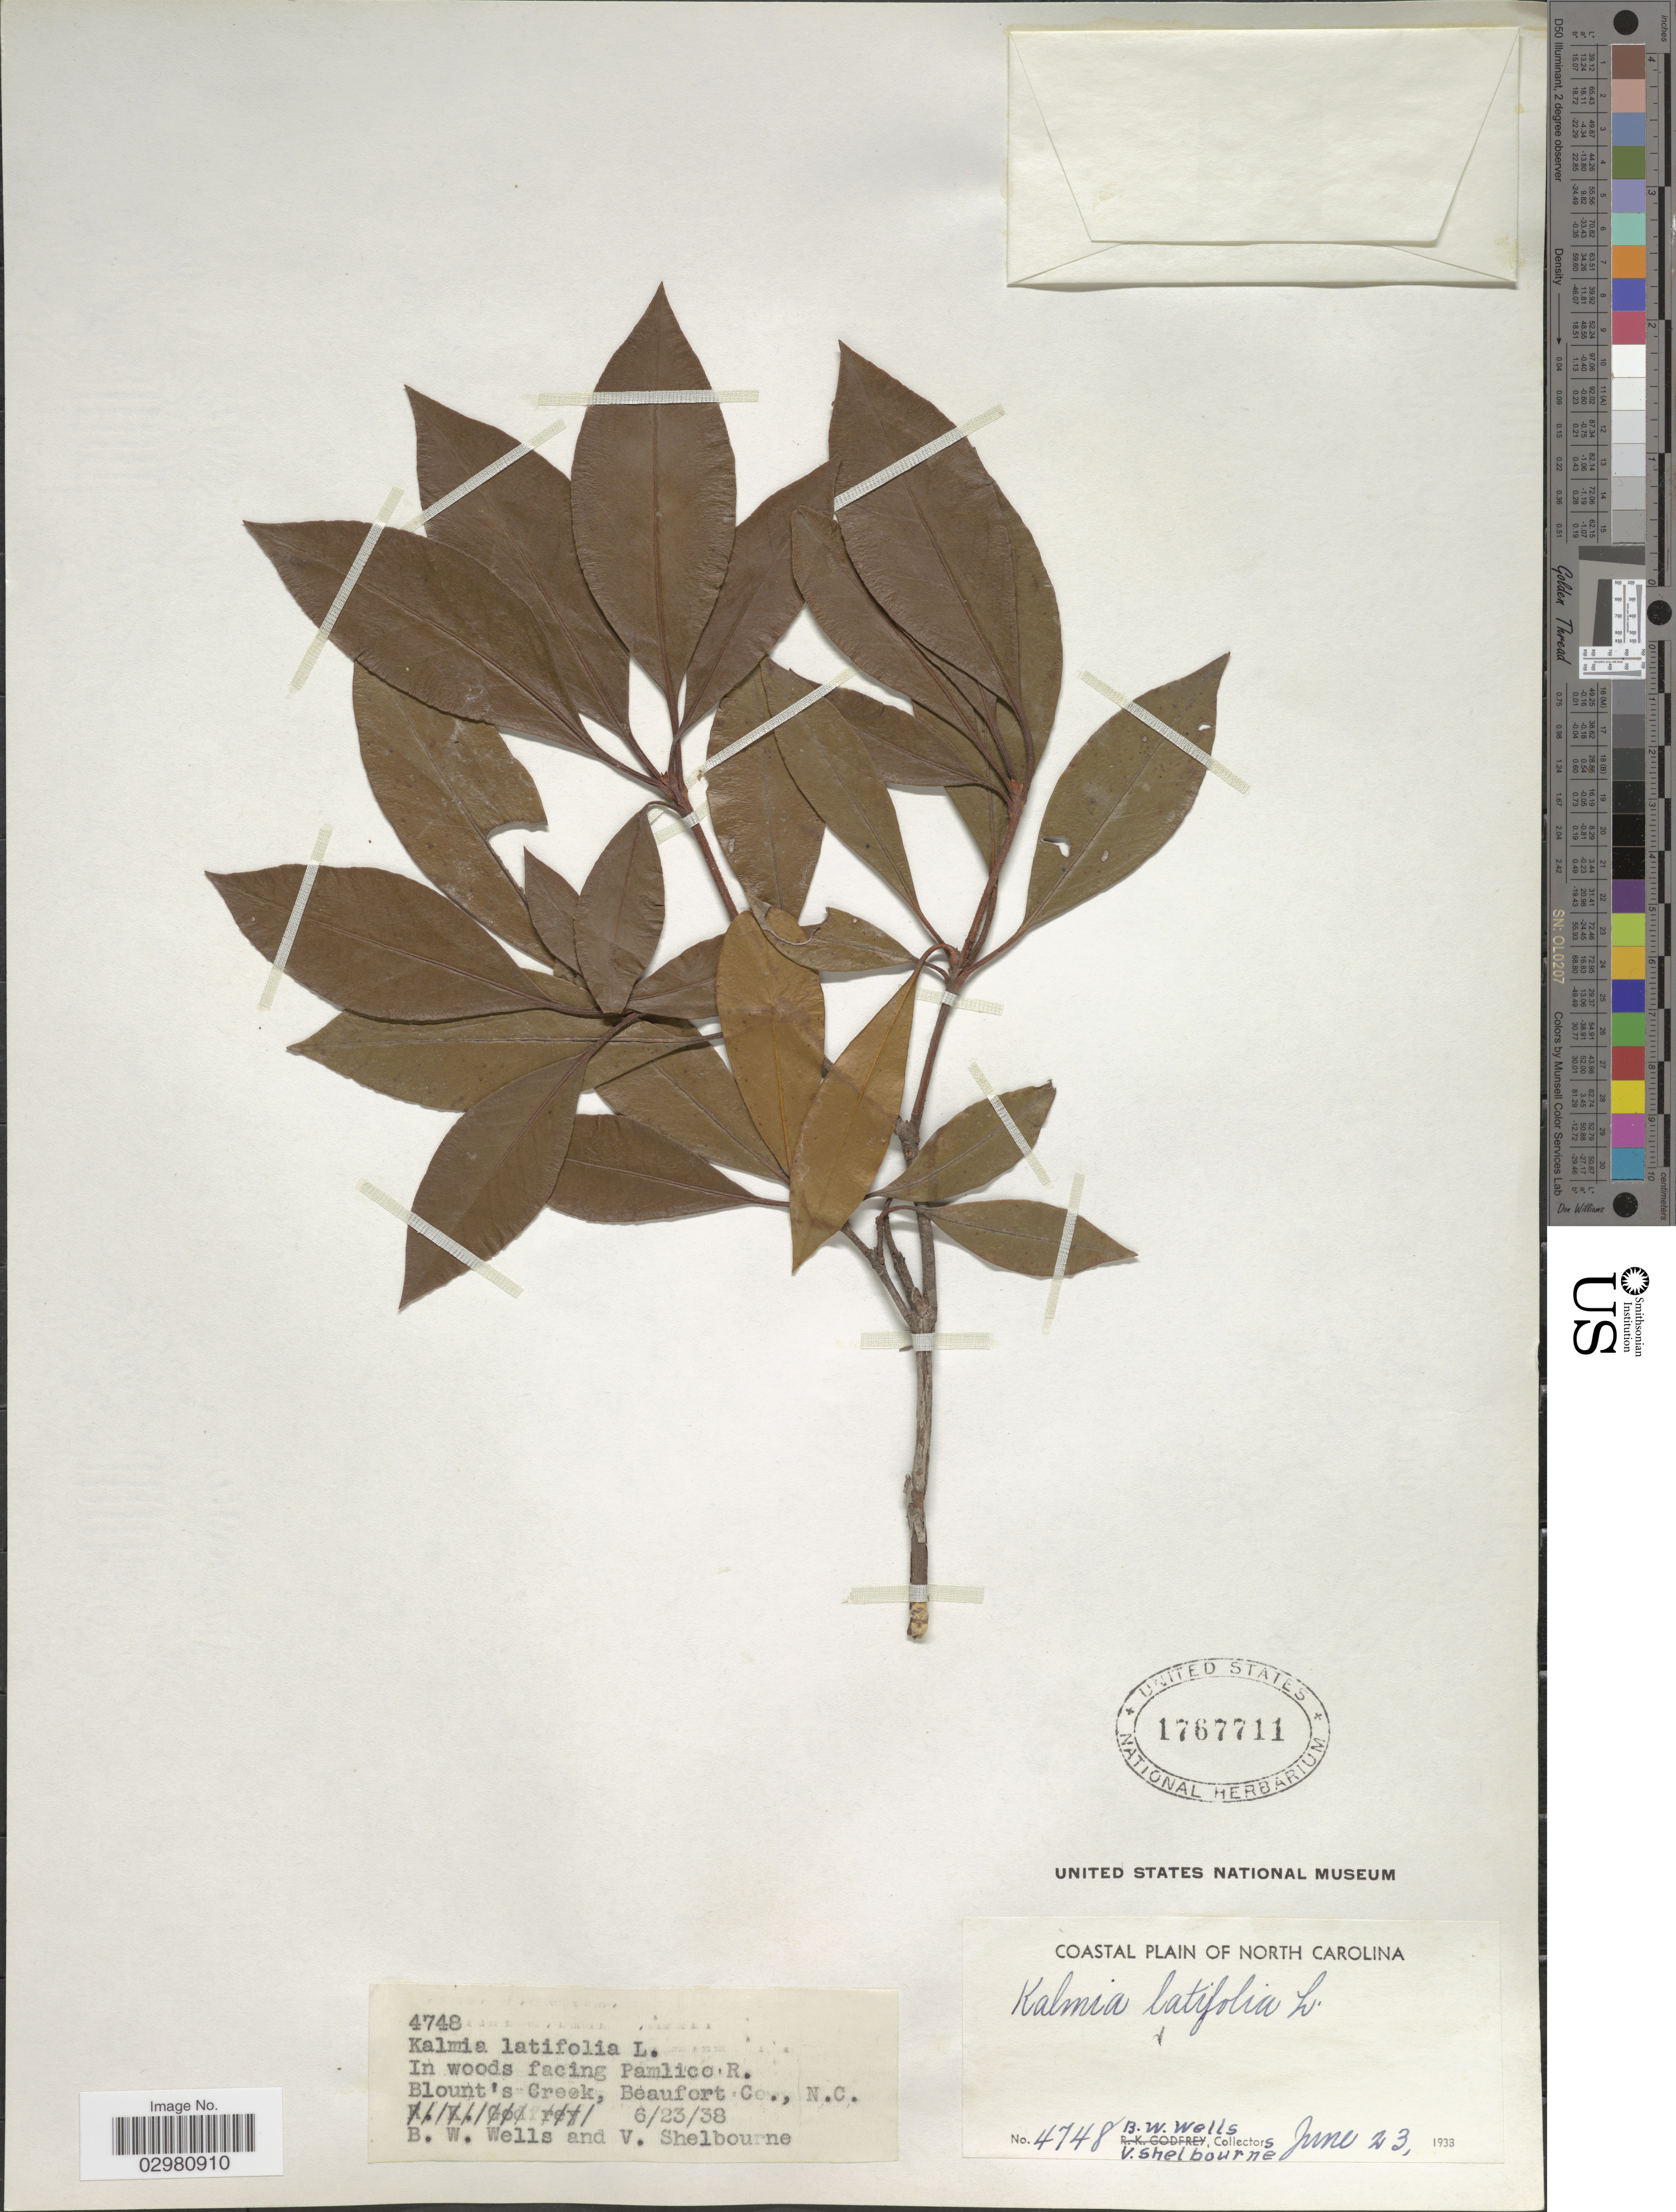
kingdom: Plantae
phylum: Tracheophyta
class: Magnoliopsida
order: Ericales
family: Ericaceae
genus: Kalmia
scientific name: Kalmia latifolia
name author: L.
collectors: B. Wells & V. Shelbourne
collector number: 4748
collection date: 1938-06-23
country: United States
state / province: North Carolina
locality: In woods facing Pamlico R., Blount's Creek, Beaufort Co., N.C.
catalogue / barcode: US 1767711